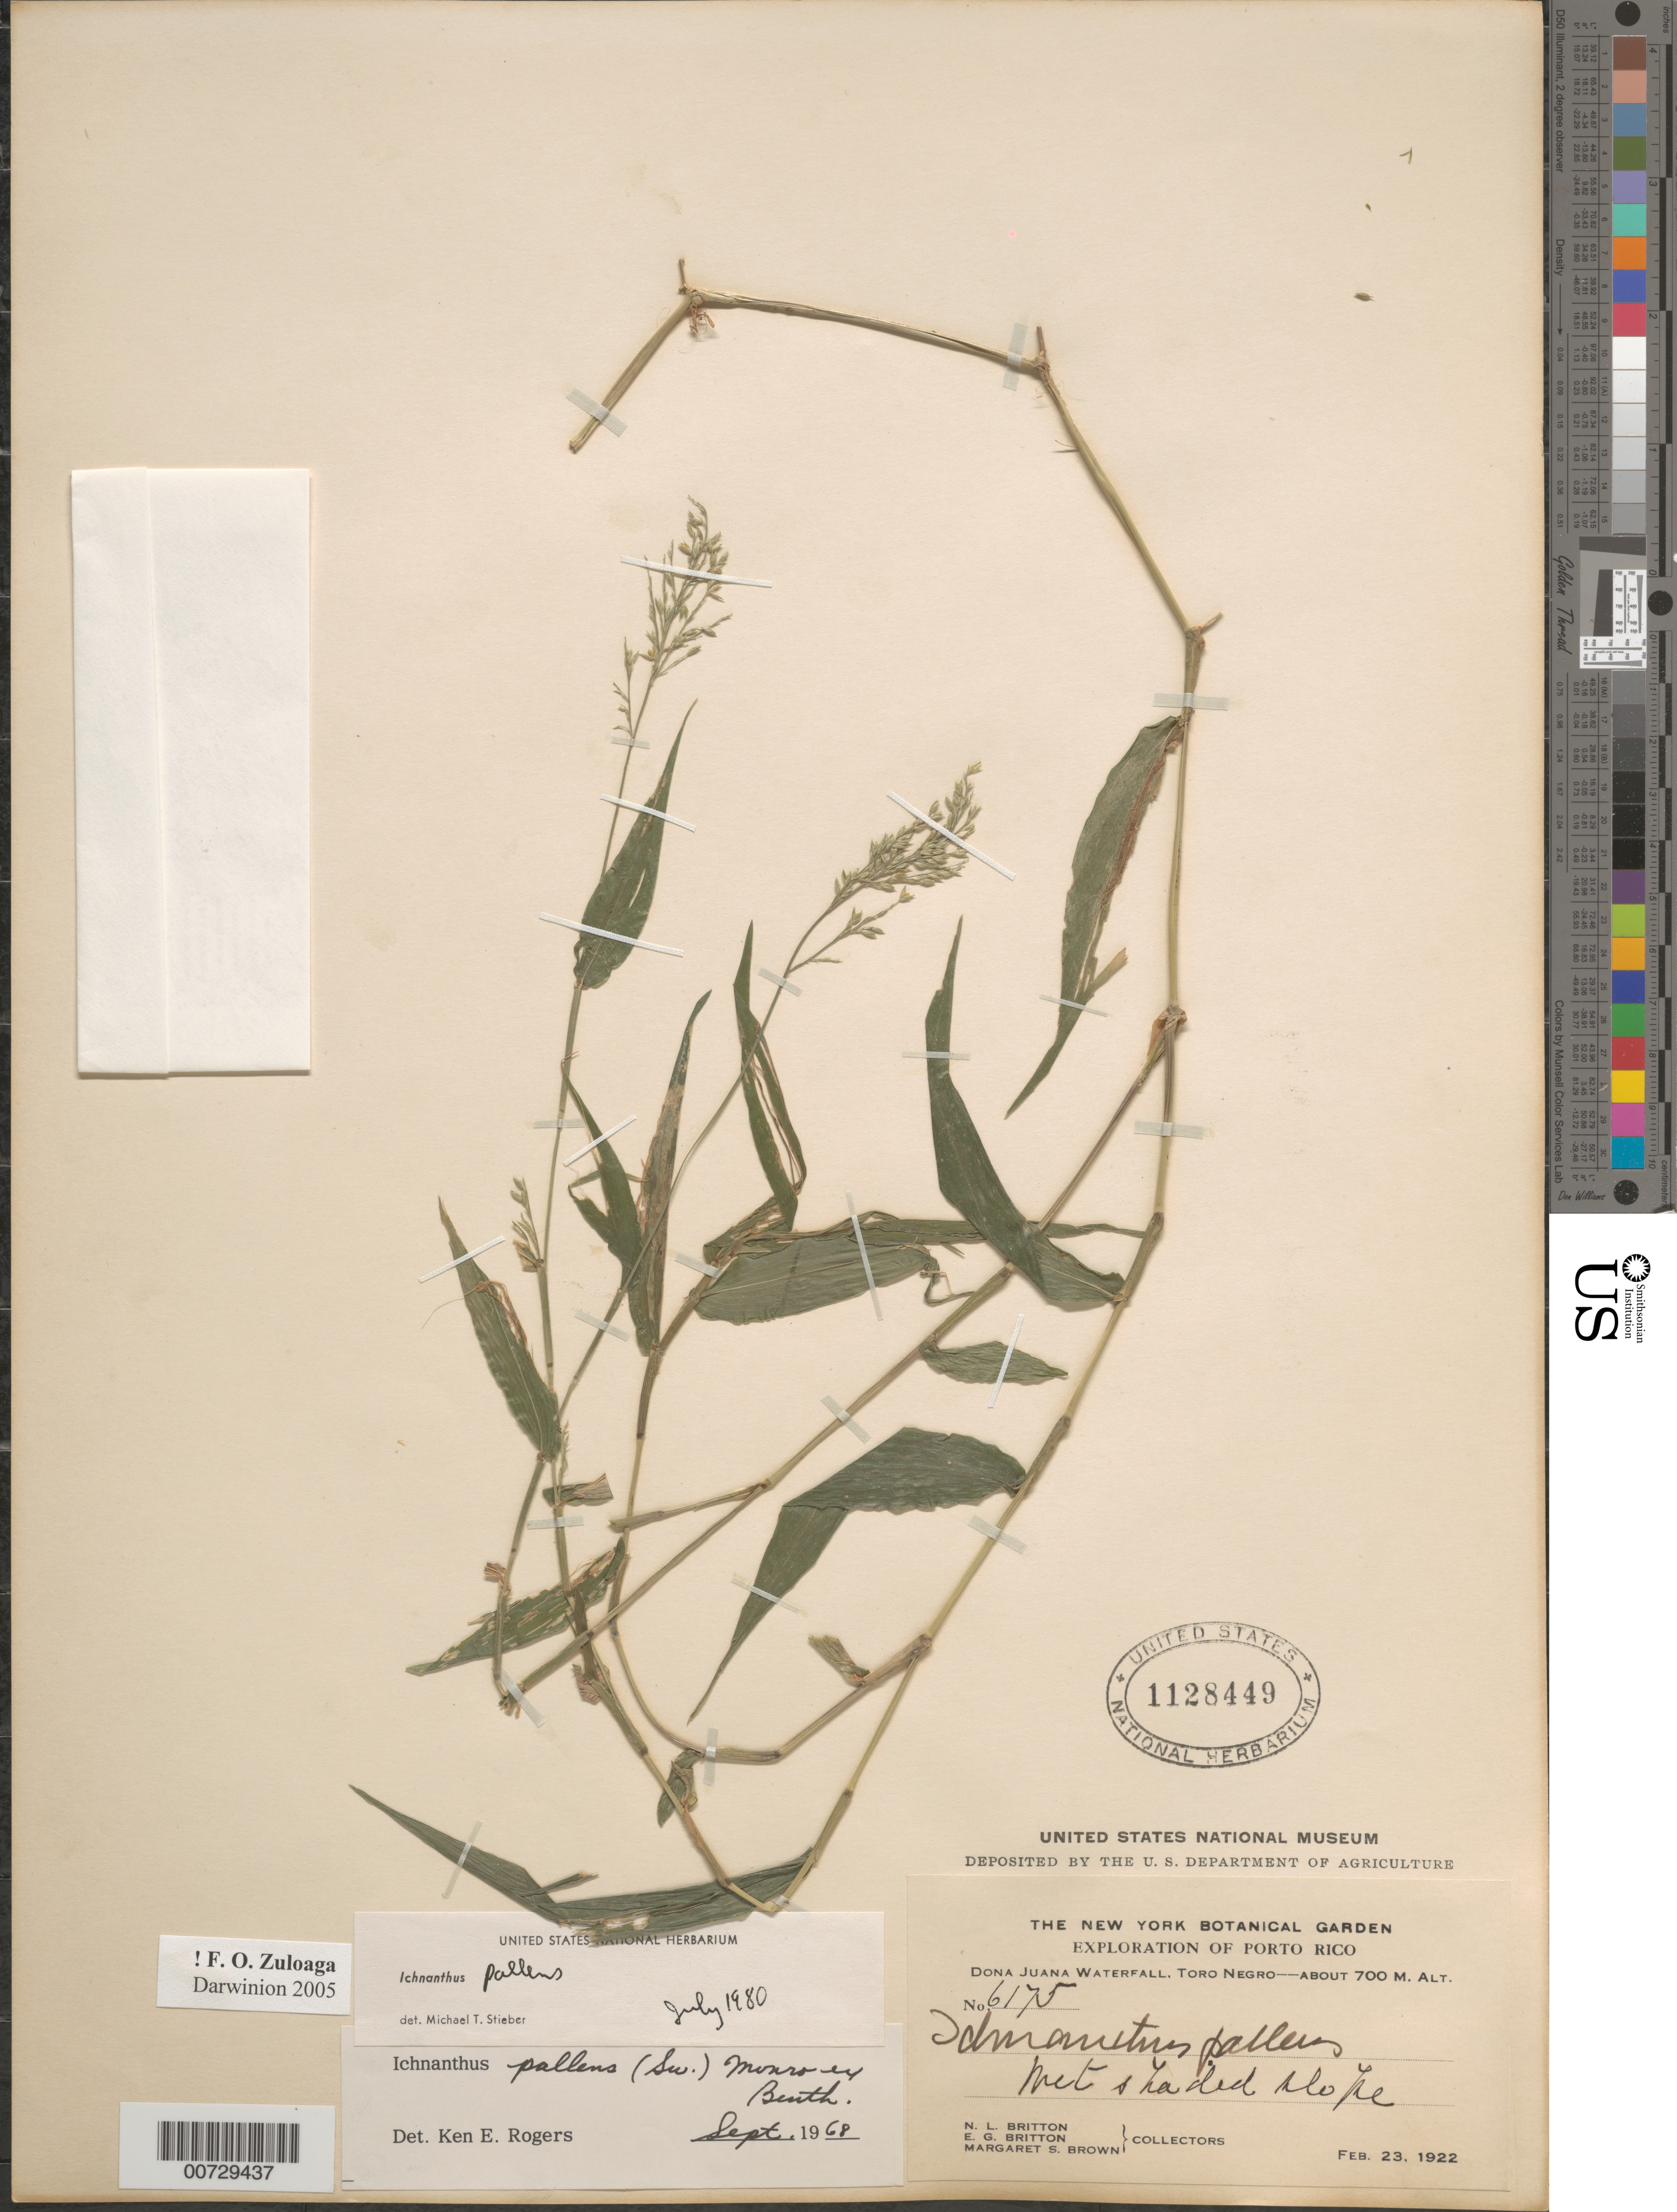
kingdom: Plantae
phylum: Tracheophyta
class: Liliopsida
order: Poales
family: Poaceae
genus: Ichnanthus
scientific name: Ichnanthus pallens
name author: (Sw.) Munro ex Benth.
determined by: Stieber, M. T.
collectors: N. Britton, E. G. Britton & M. S. Brown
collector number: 6175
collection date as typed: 23 Feb 1922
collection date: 1922-02-23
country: Puerto Rico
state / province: Villalba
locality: Dona Juana Waterfall, Toro Negro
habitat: Wet shaded slope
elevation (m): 700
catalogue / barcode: US 1128449